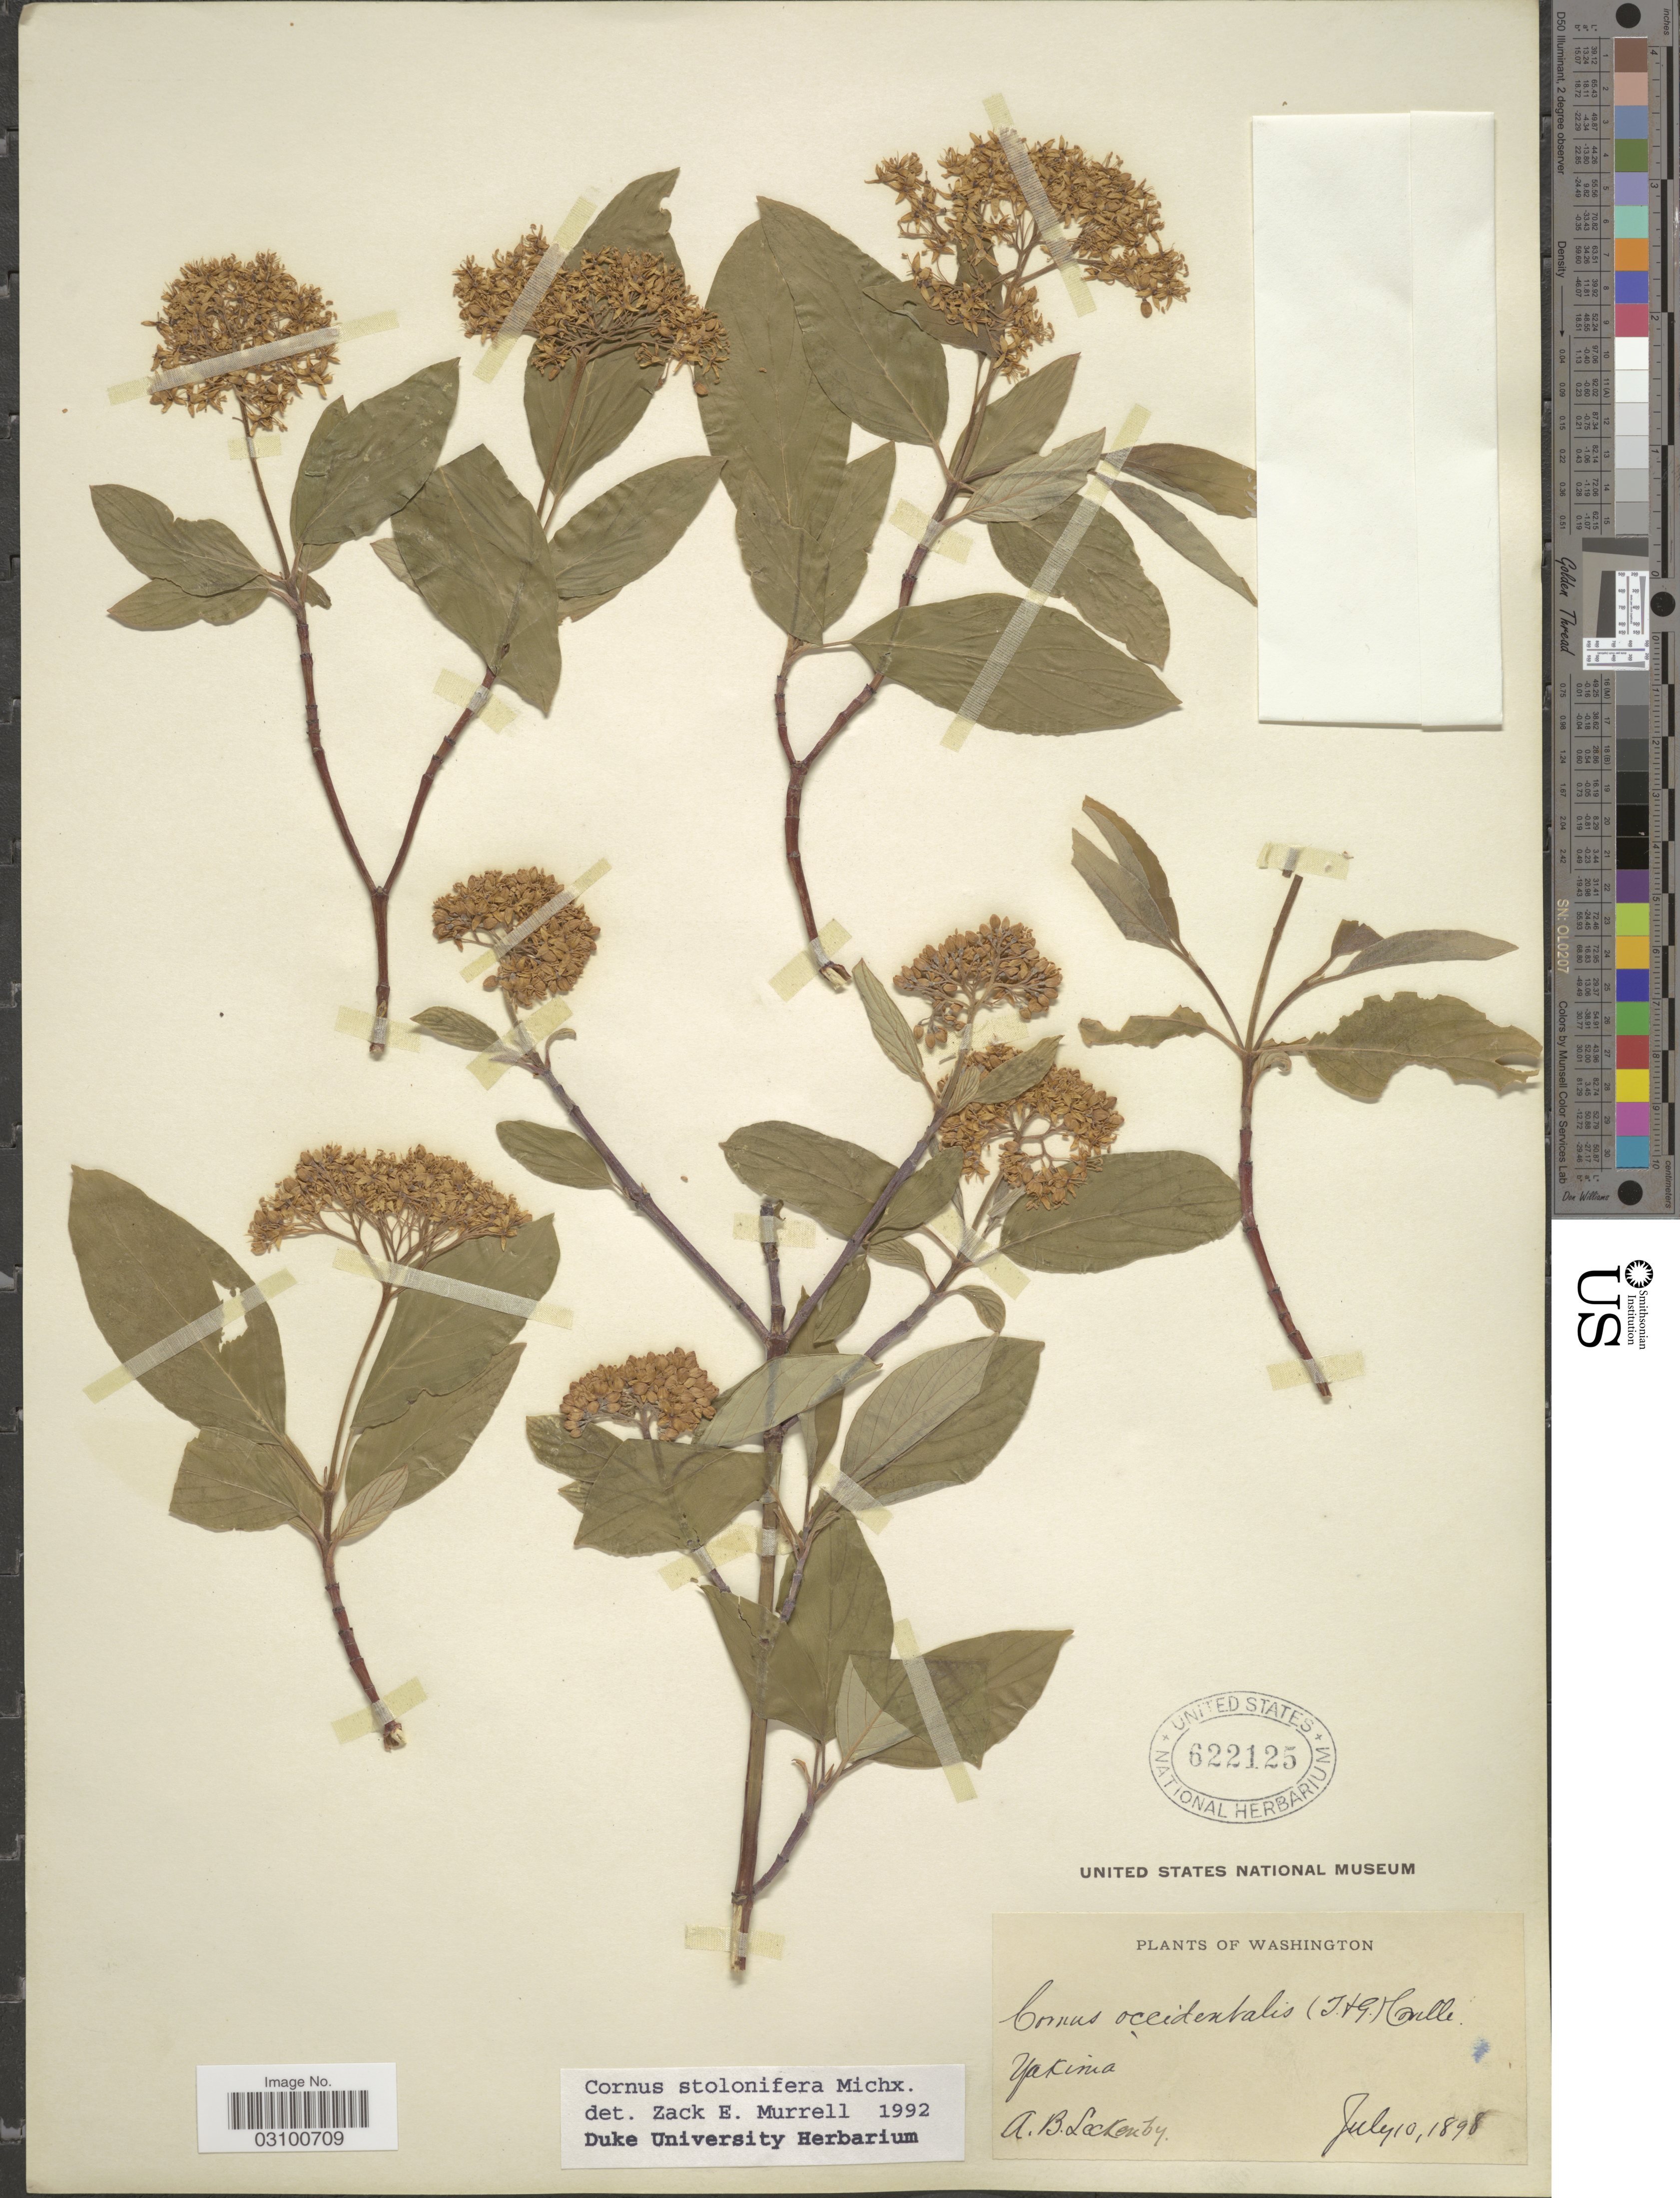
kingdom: Plantae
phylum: Tracheophyta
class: Magnoliopsida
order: Cornales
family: Cornaceae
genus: Cornus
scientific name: Cornus sericea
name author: L.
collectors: A. Leckenby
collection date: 1898-07-10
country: United States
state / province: Washington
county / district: Yakima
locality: Yakima.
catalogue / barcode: US 622125